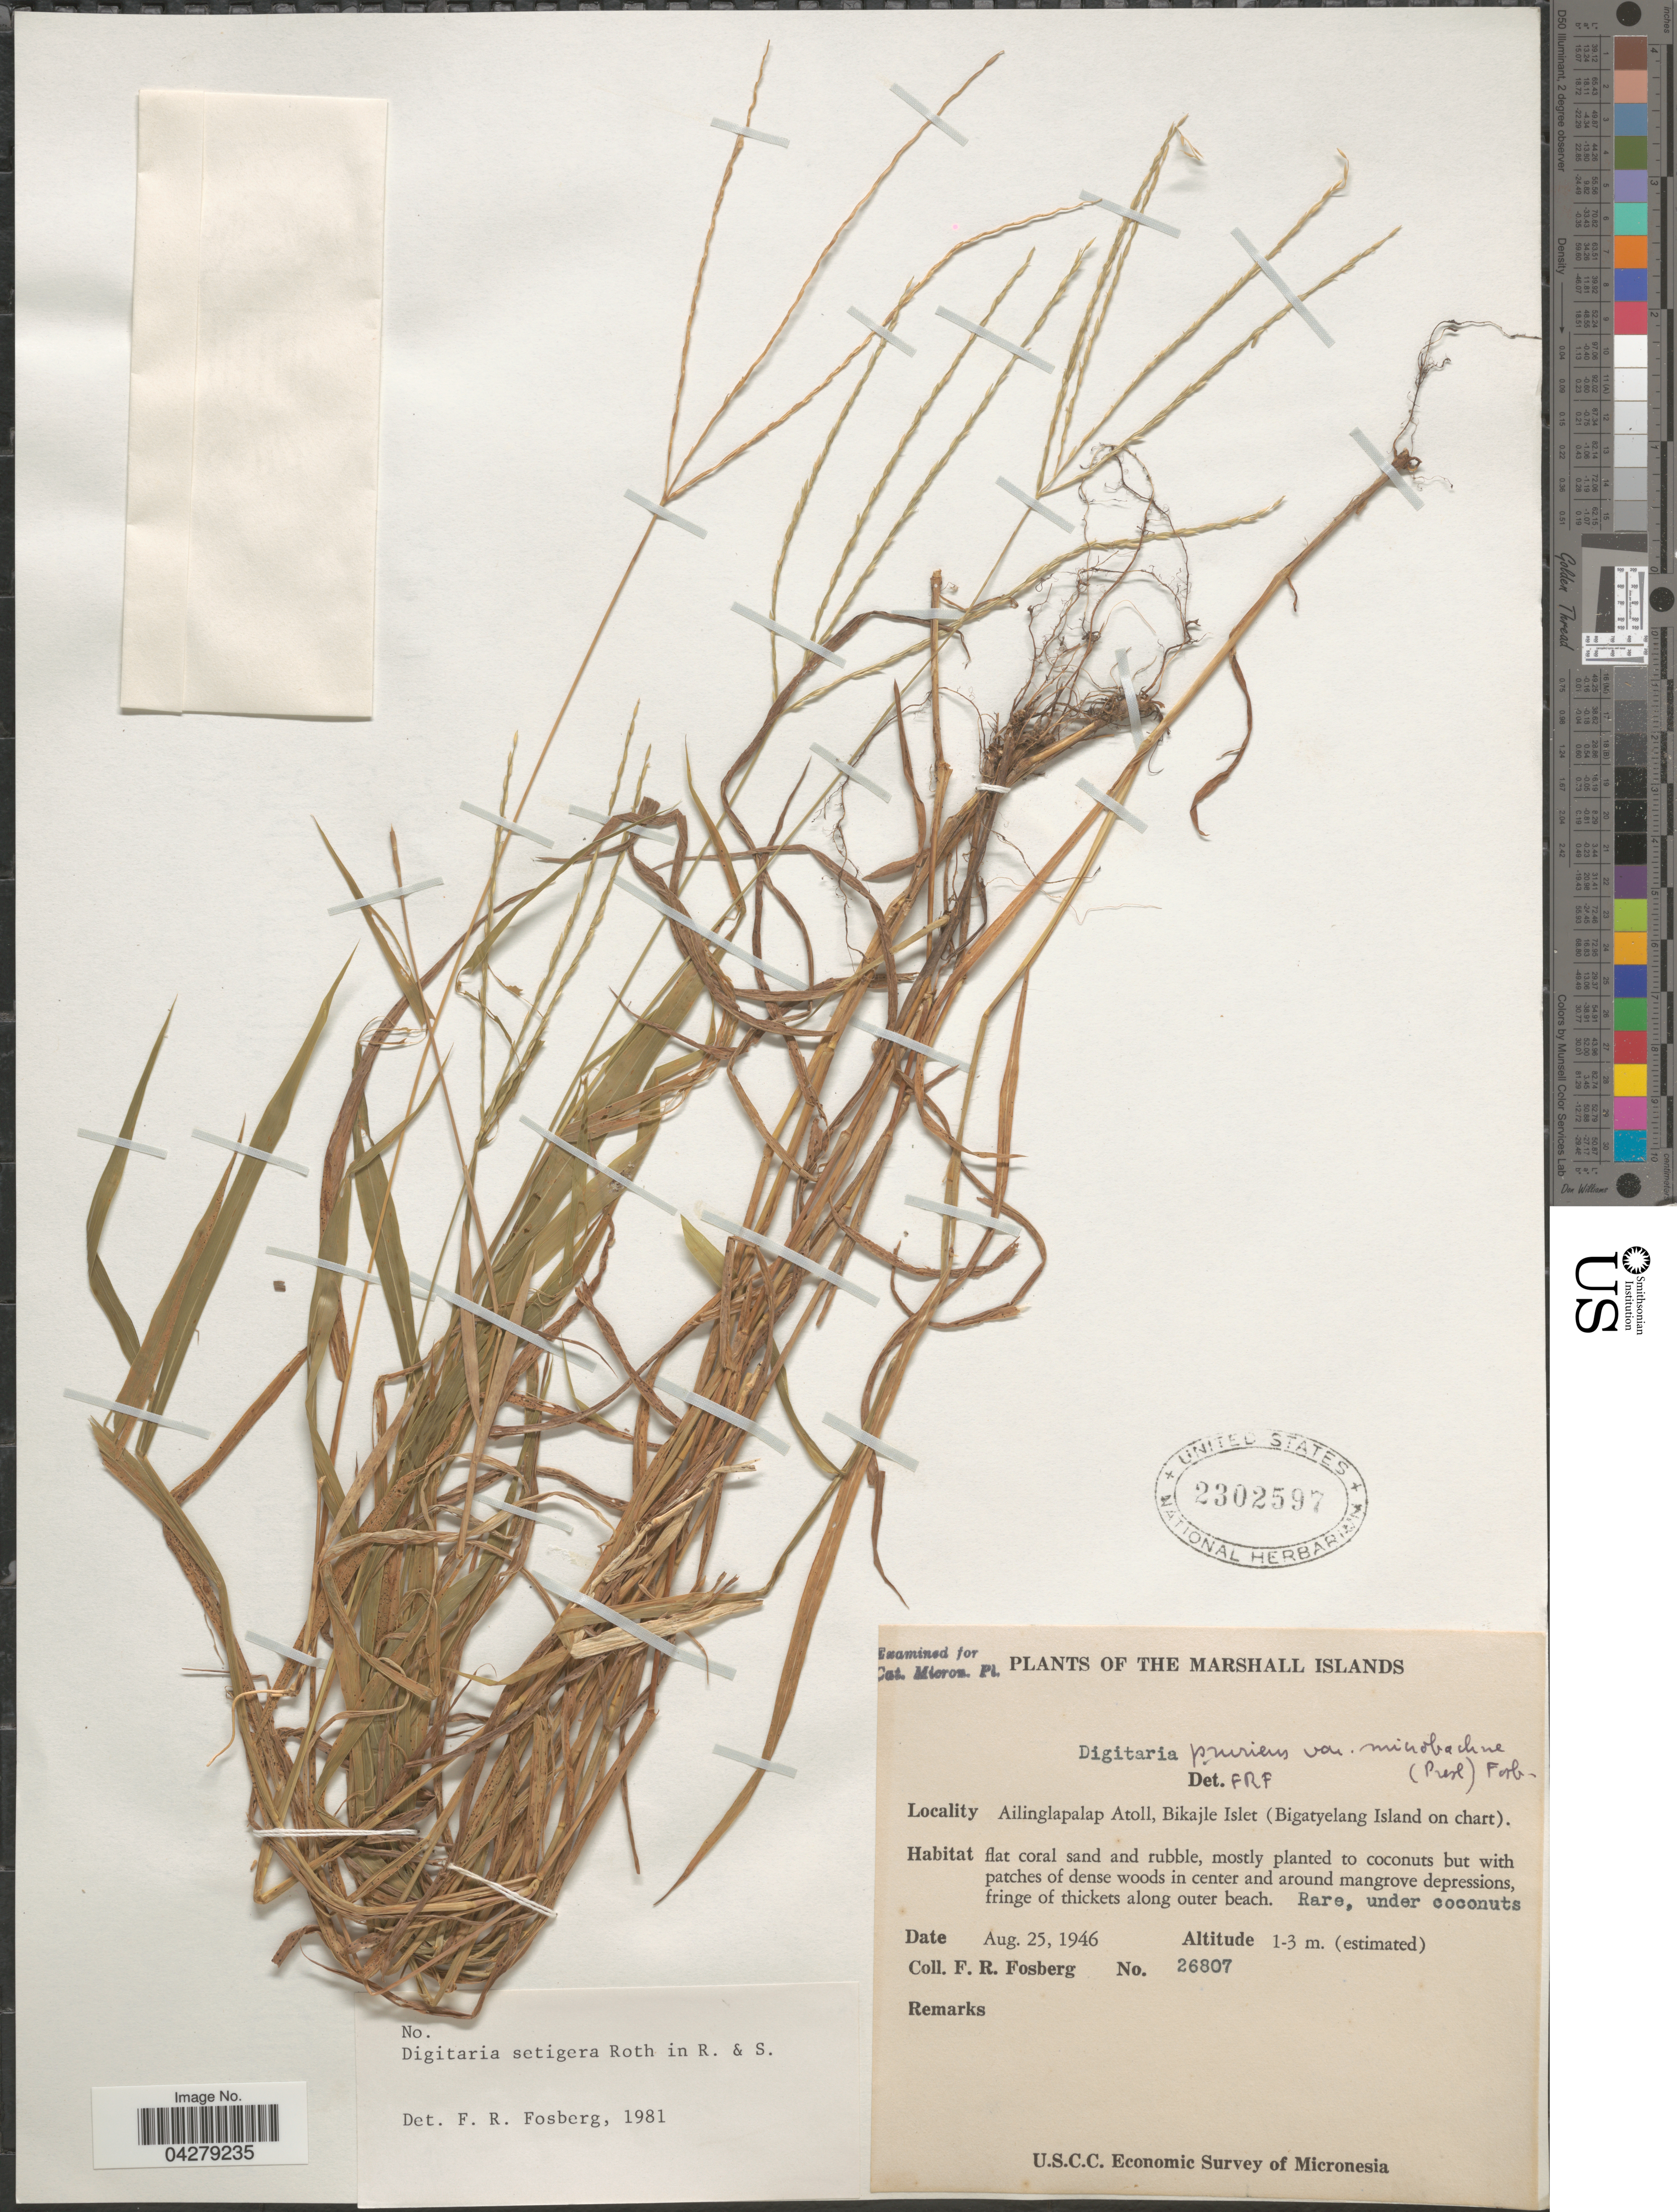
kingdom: Plantae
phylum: Tracheophyta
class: Liliopsida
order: Poales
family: Poaceae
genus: Digitaria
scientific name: Digitaria setigera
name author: Roth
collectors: F. R. Fosberg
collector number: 26807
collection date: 1946-08-25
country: Marshall Islands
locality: Ailinglapalap Atoll, Bikajle Islet (Bigatyelang Island on chart). U.S.C.C. Economic Survey of Micronesia.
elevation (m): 1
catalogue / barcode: US 2302597